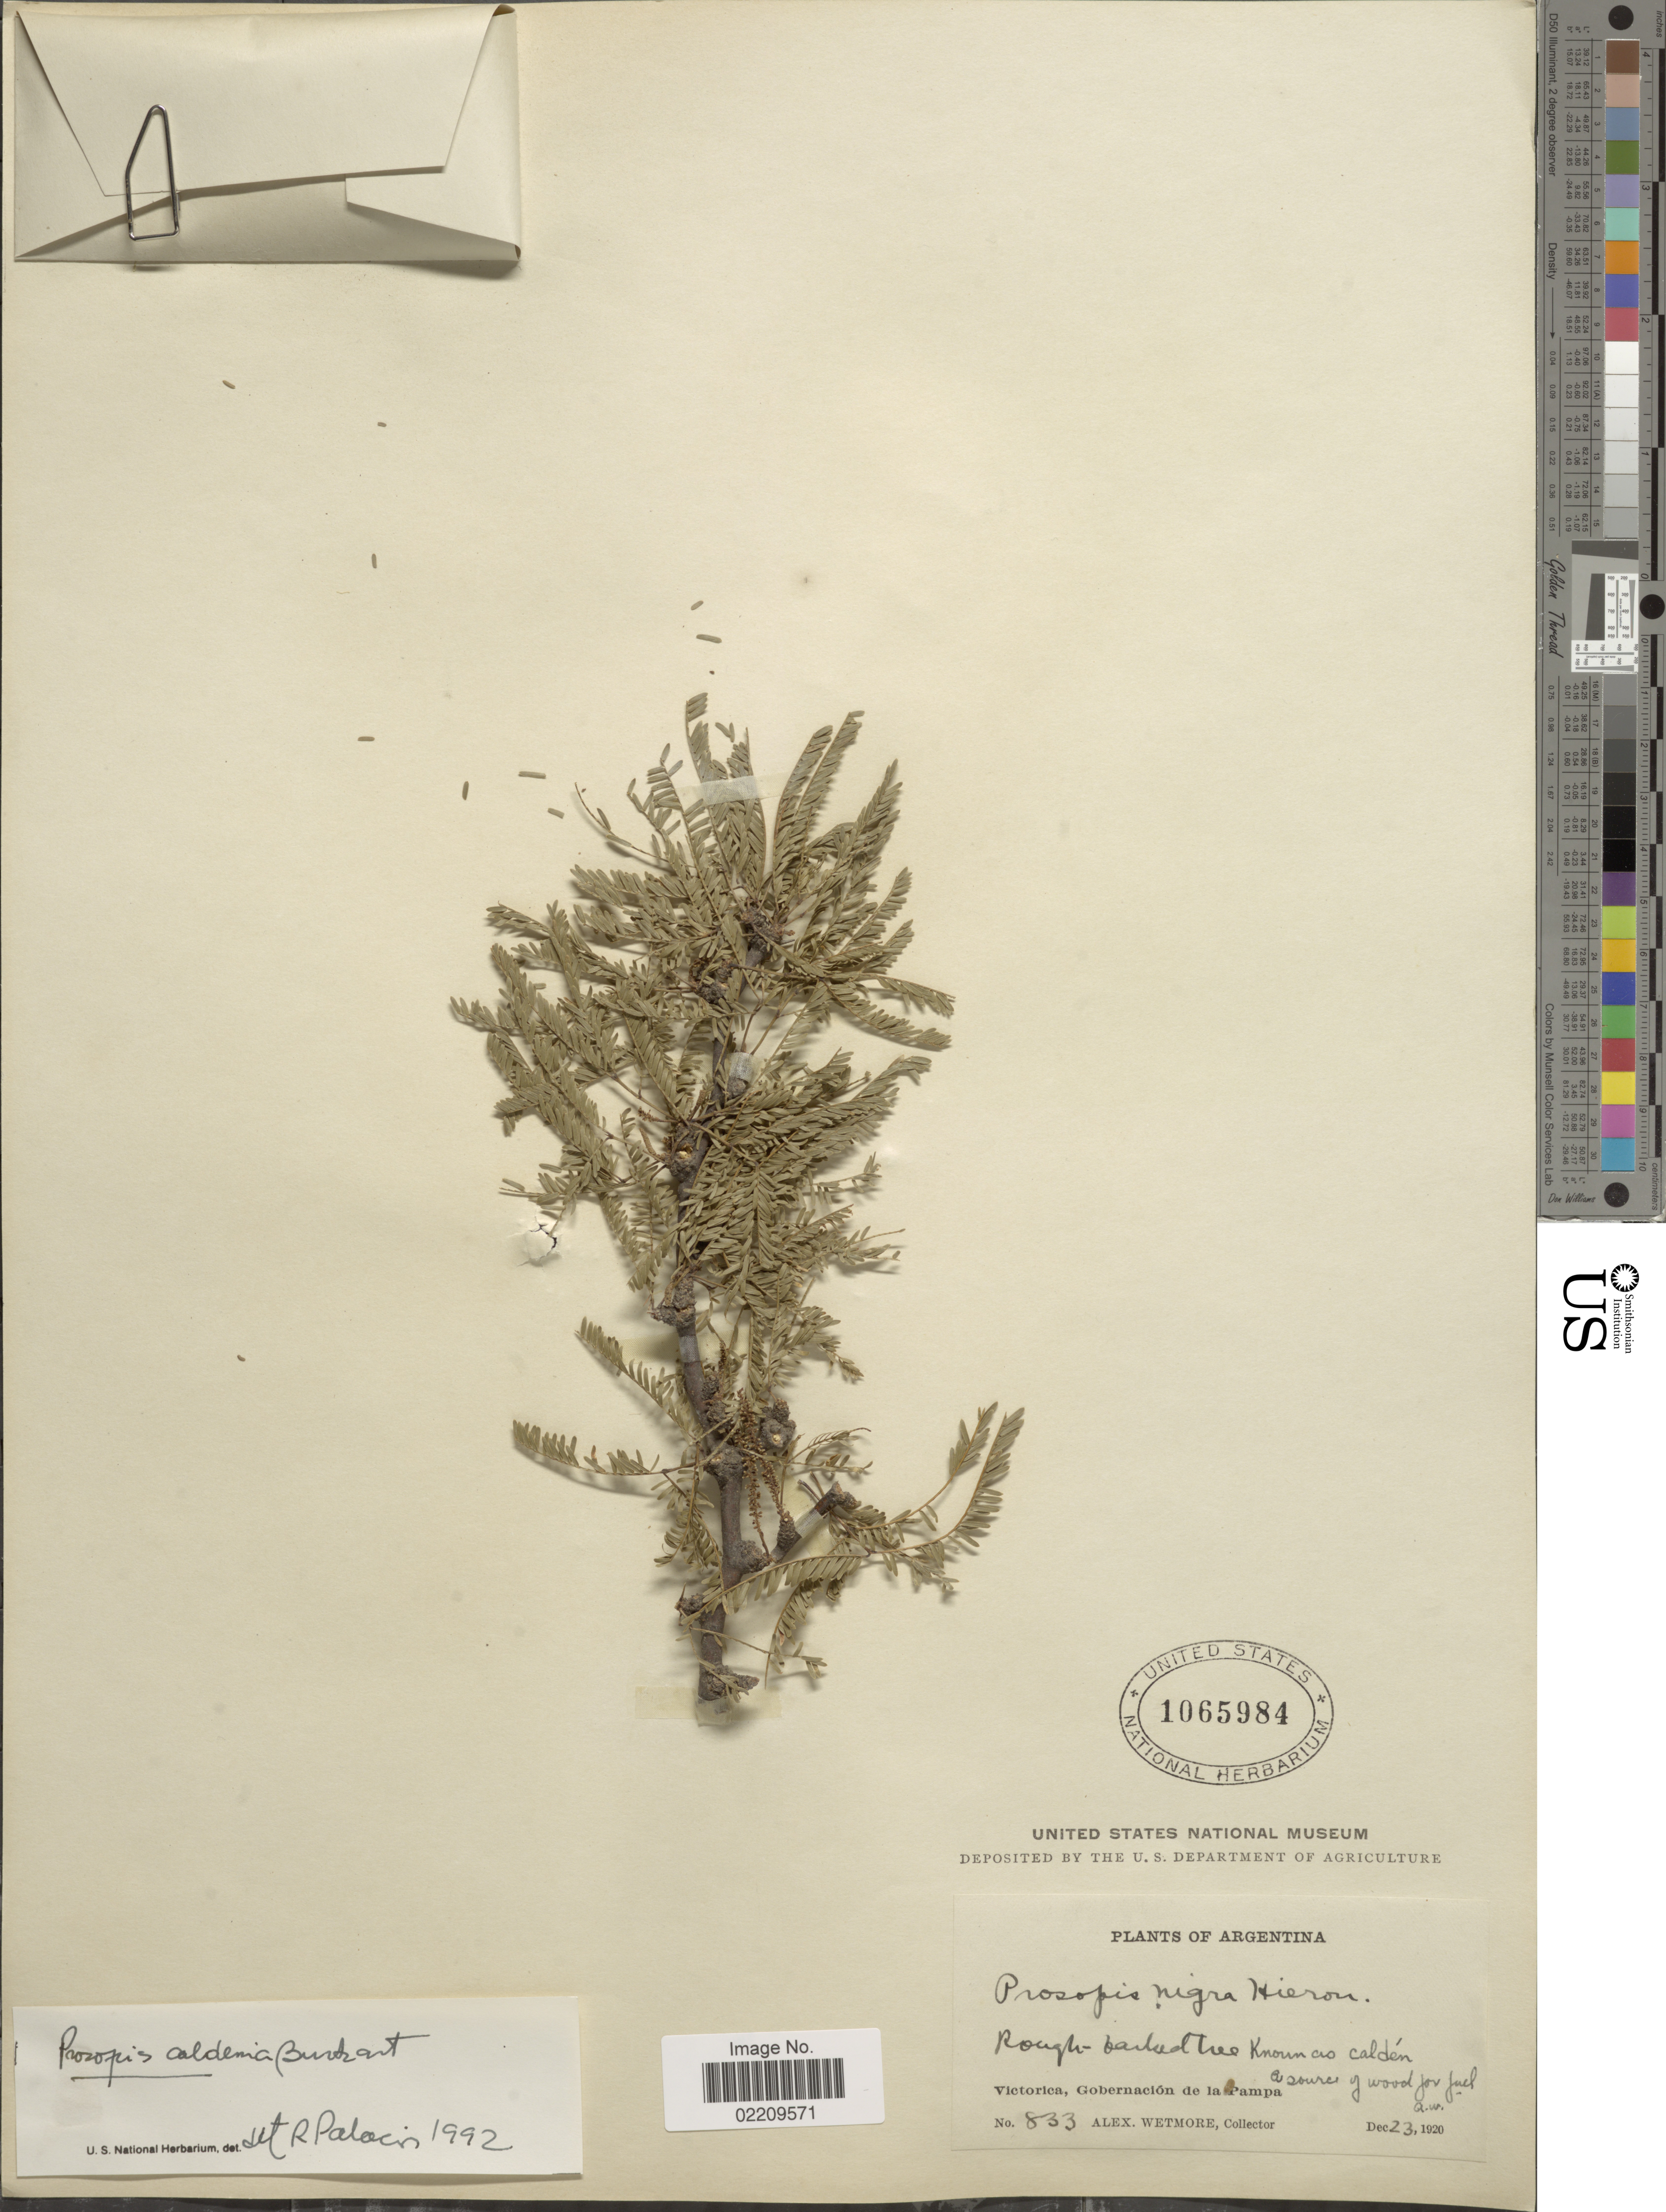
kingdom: Plantae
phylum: Tracheophyta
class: Magnoliopsida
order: Fabales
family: Fabaceae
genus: Neltuma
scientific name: Neltuma caldenia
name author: (Burkart) C. E. Hughes & G.P. Lewis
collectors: A. Wetmore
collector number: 833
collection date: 1920-12-23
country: Argentina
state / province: La Pampa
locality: Victoria, Gobernacion de la Pampe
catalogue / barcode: US 1065984